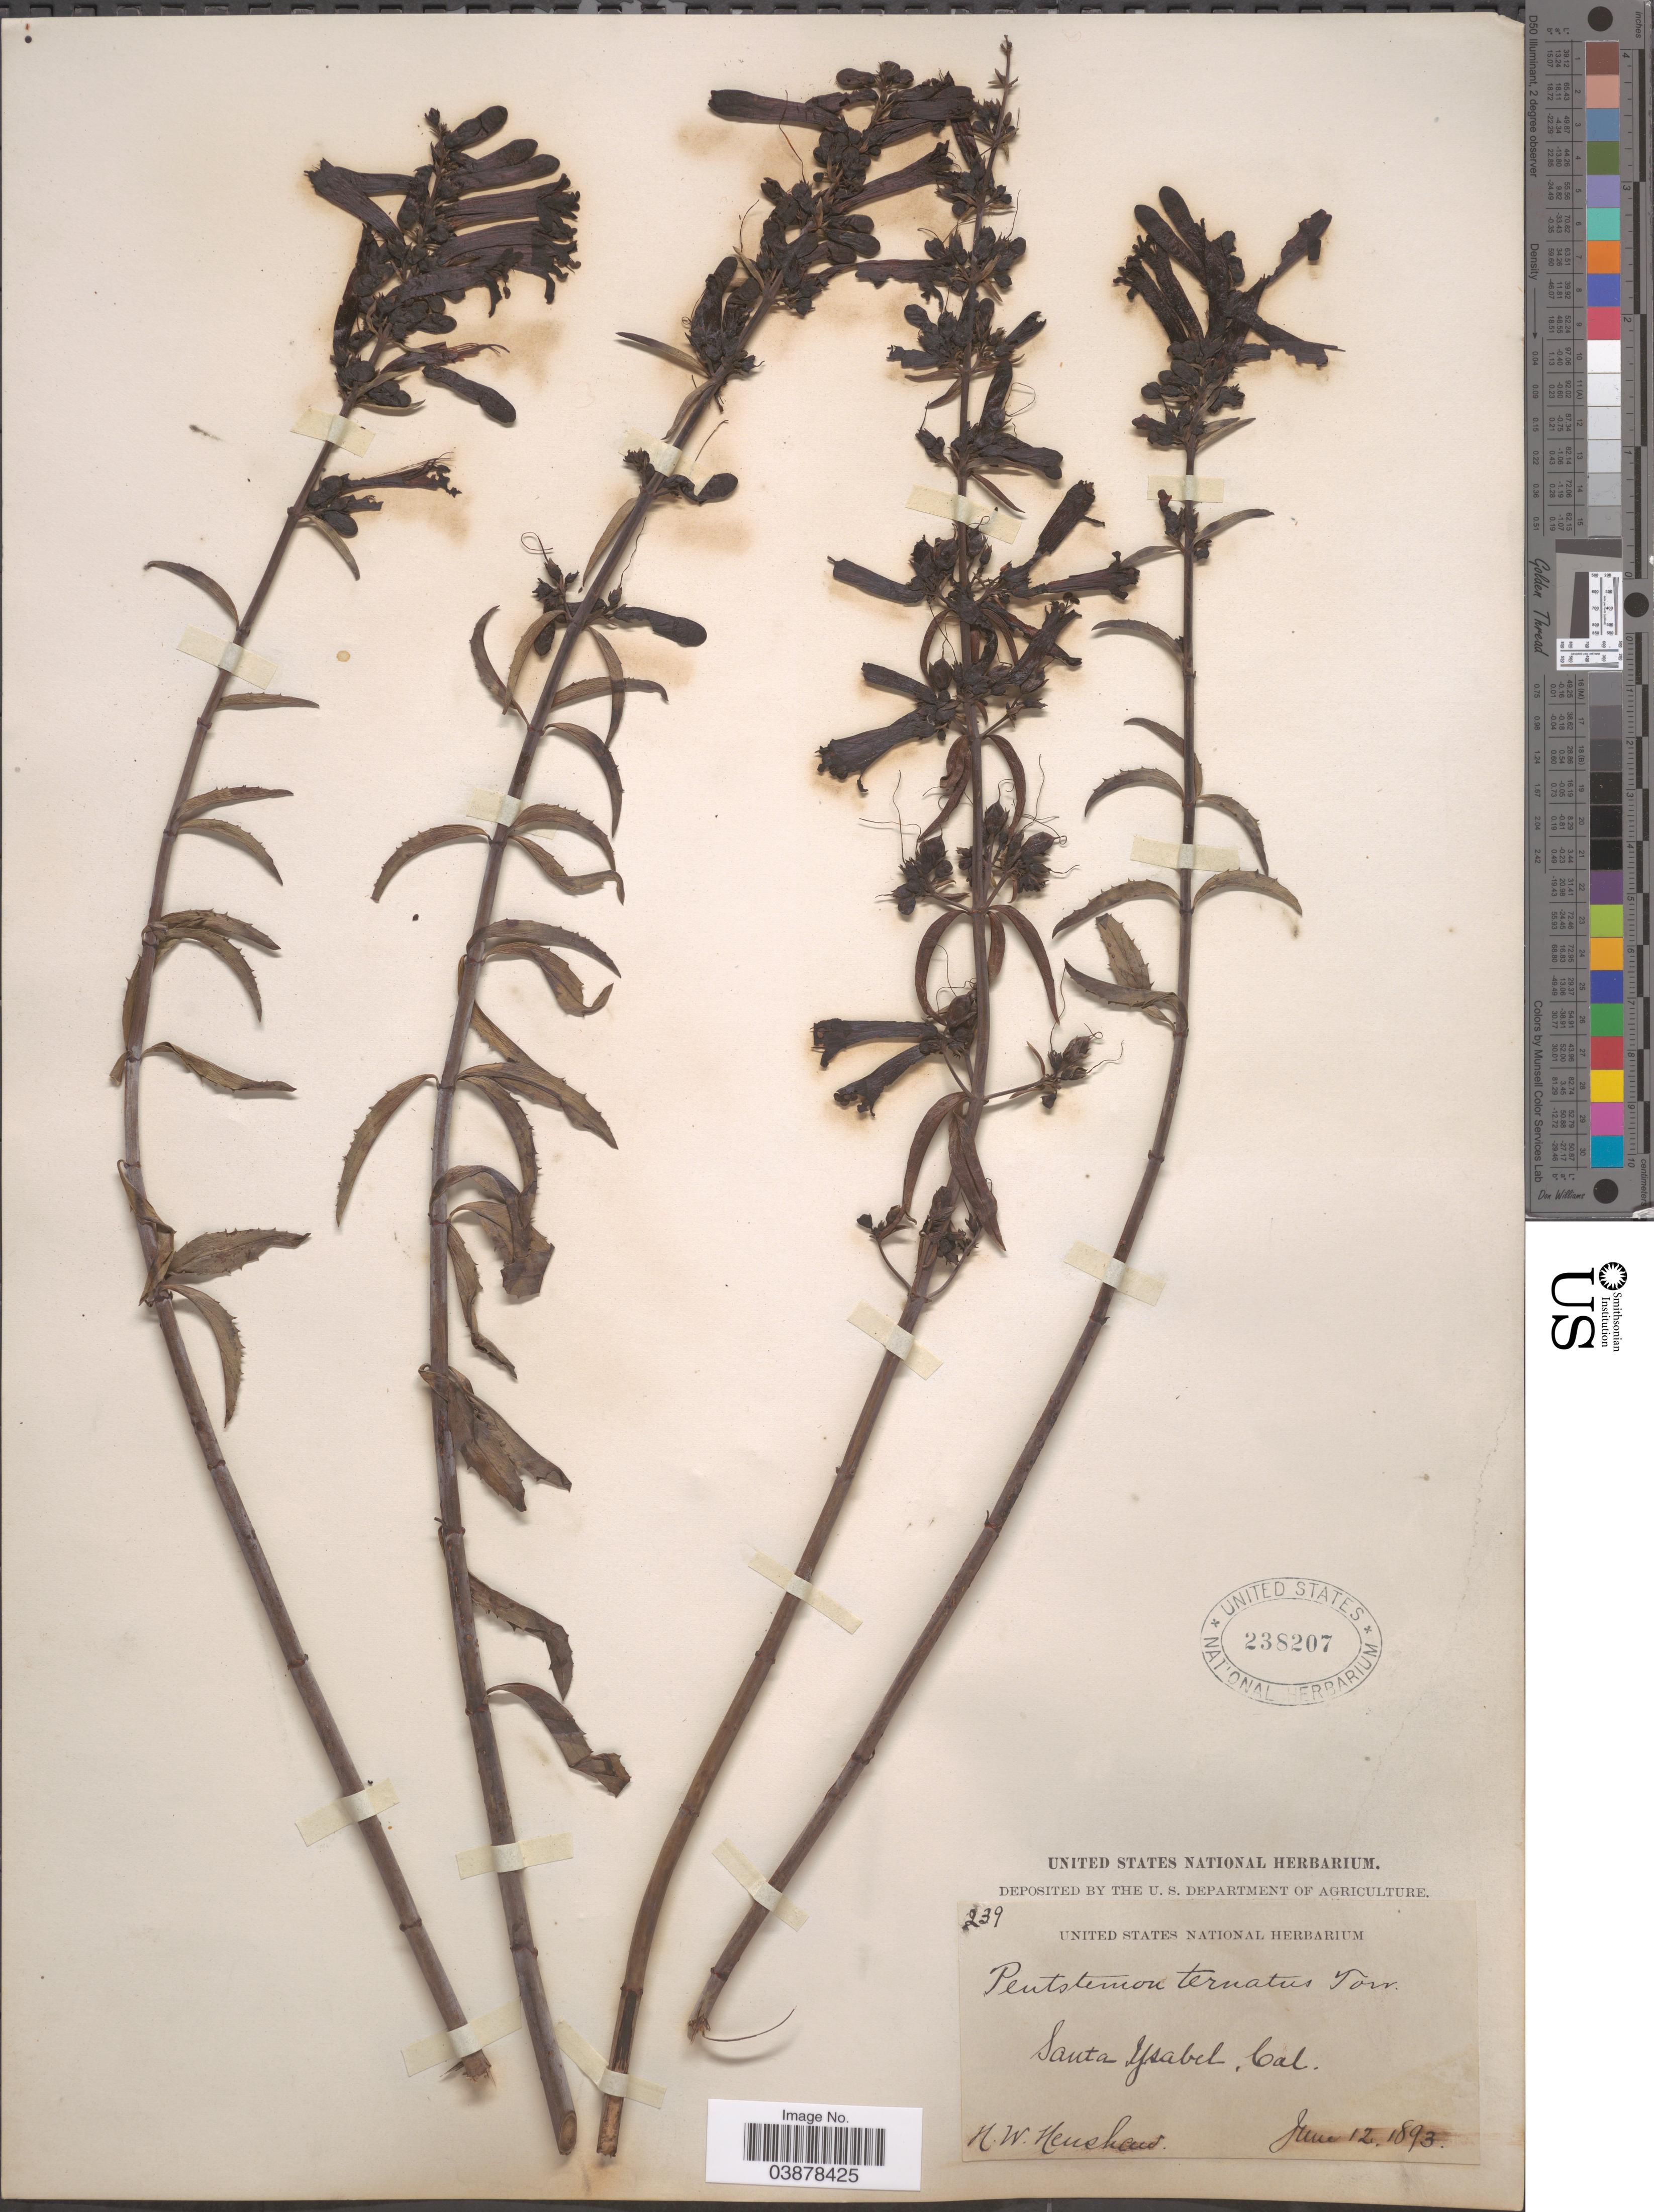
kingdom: Plantae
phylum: Tracheophyta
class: Magnoliopsida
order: Lamiales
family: Plantaginaceae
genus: Penstemon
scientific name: Penstemon ternatus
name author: Torr. ex A. Gray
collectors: H. Henshaw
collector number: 239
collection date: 1893-06-12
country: United States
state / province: California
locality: Santa Ysabel.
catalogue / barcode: US 238207